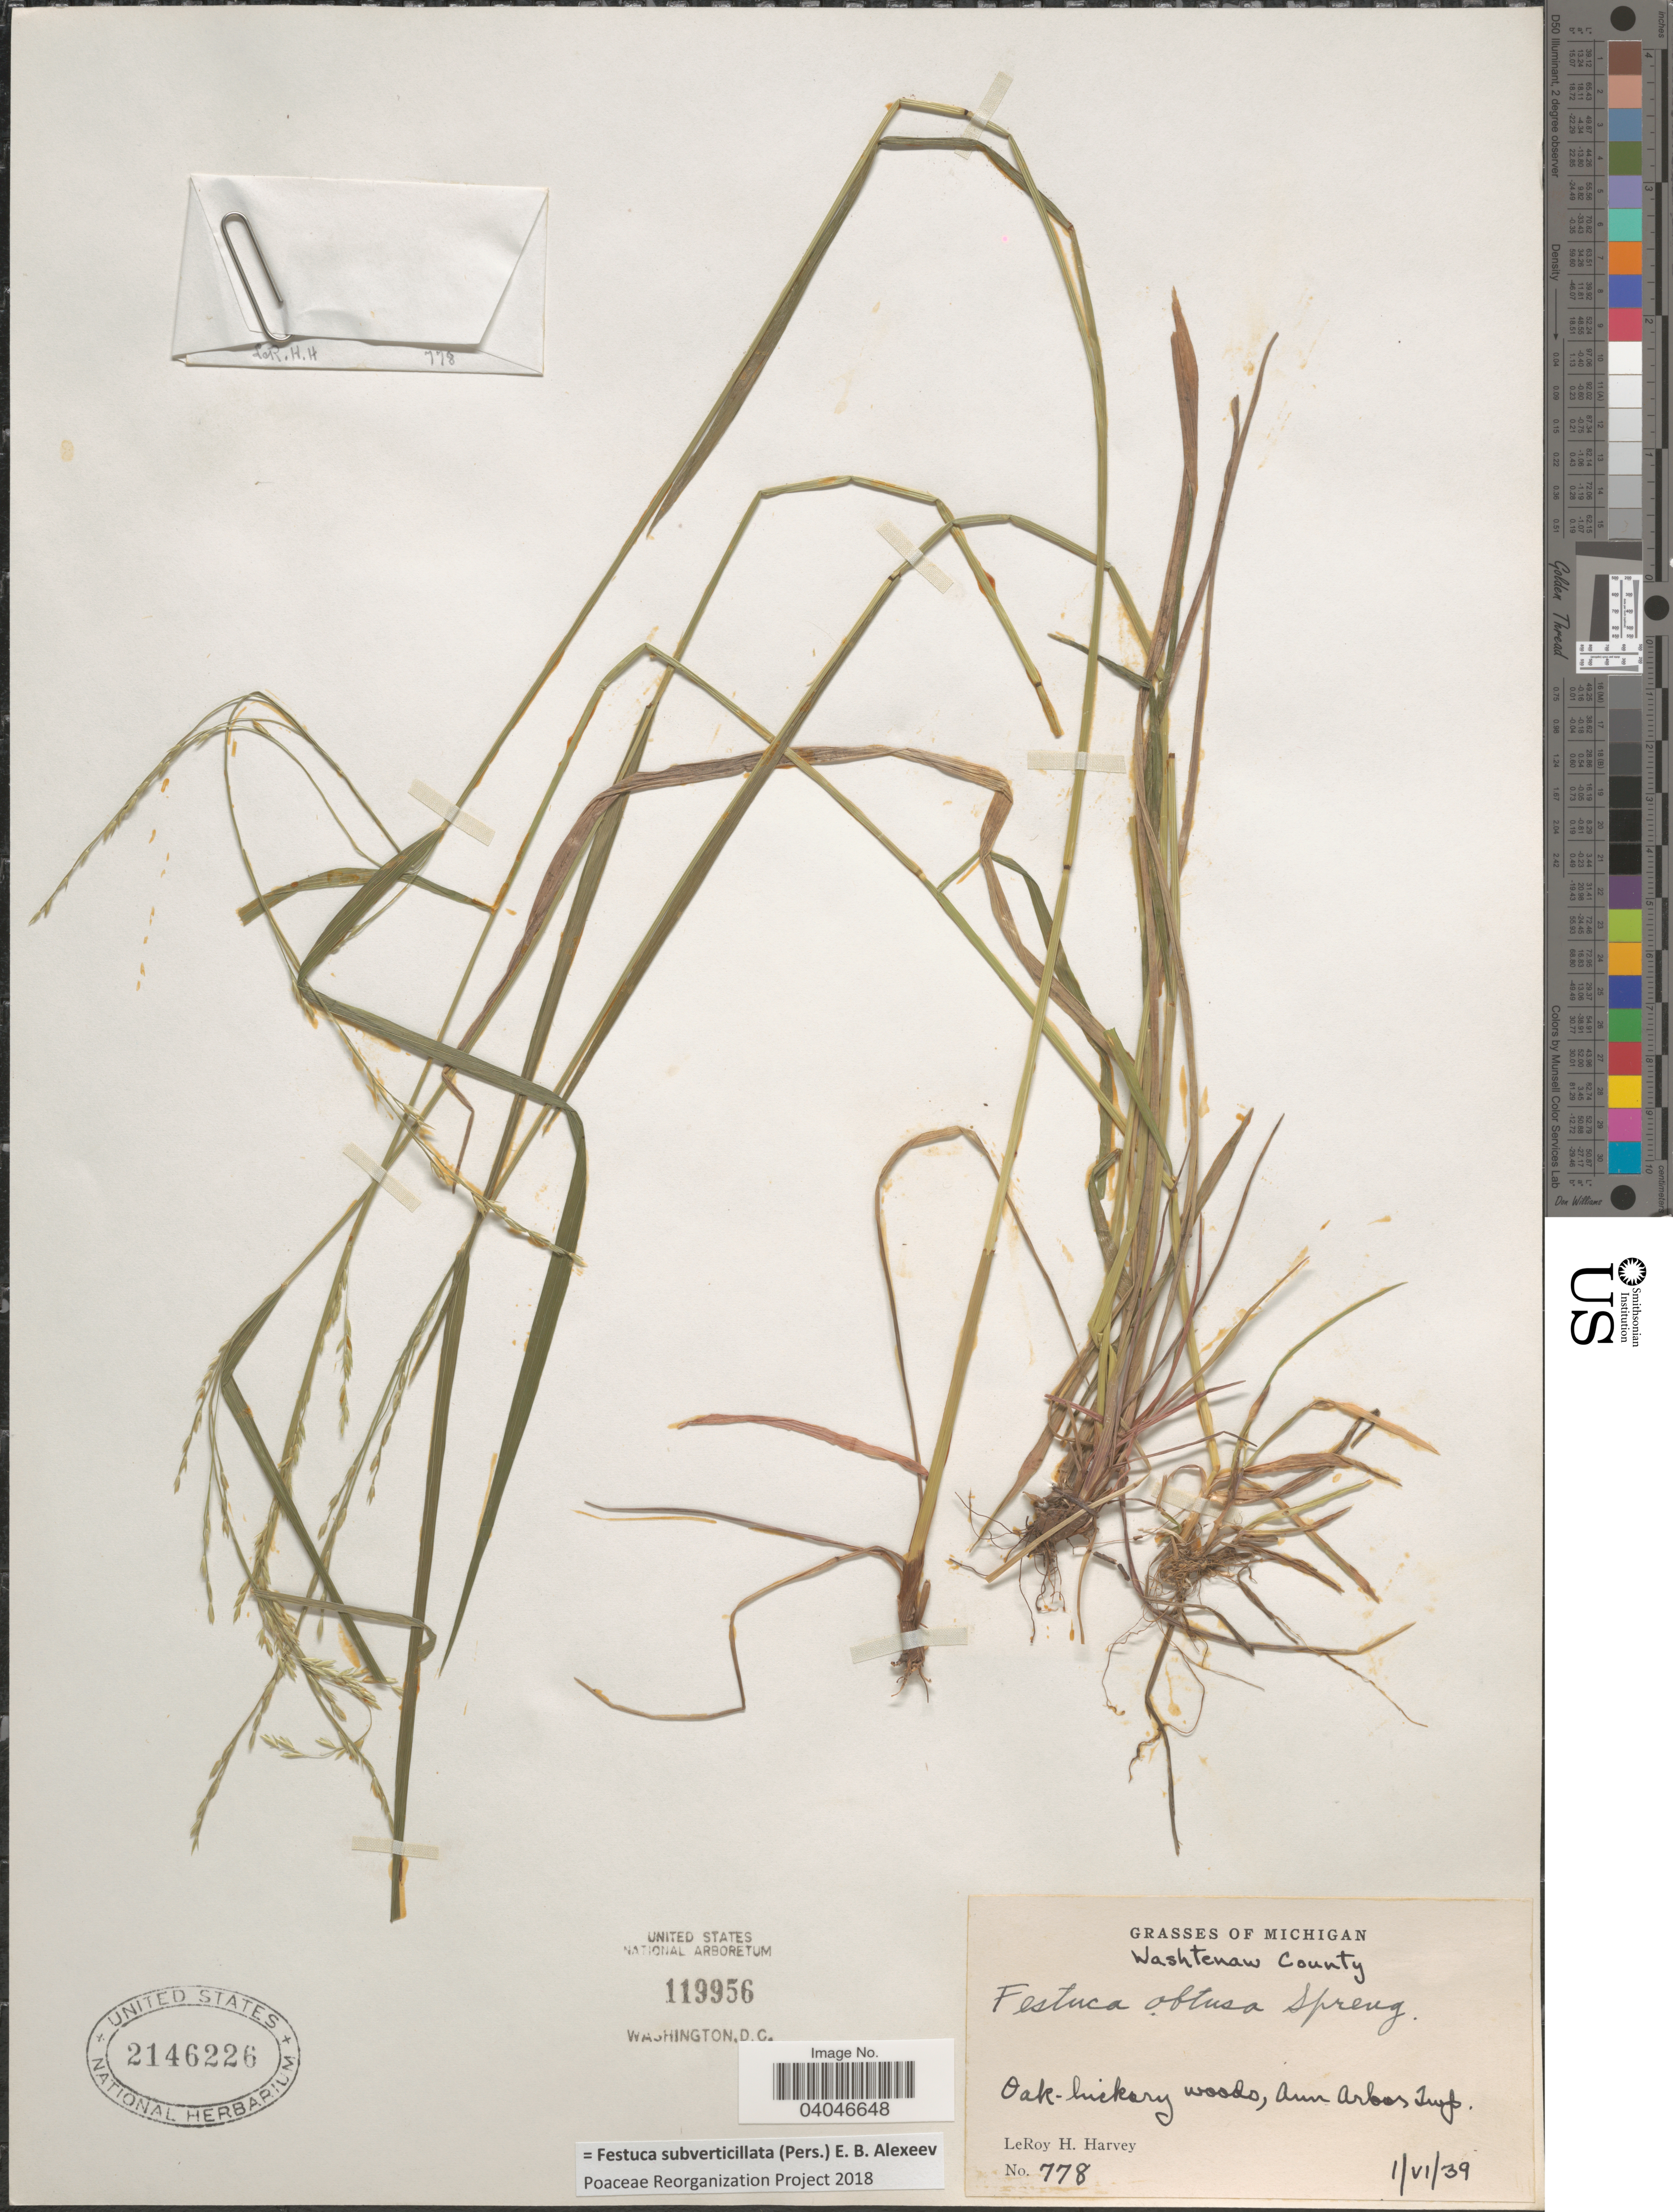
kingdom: Plantae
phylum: Tracheophyta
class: Liliopsida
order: Poales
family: Poaceae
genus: Festuca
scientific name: Festuca subverticillata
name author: (Pers.) E.B. Alexeev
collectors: L. H. Harvey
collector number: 778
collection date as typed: Transcribed d/m/y: 1/6/39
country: United States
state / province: Michigan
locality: Washtenaw County. Oak-hickory woods, Ann Arbor Twp.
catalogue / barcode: US 2146226